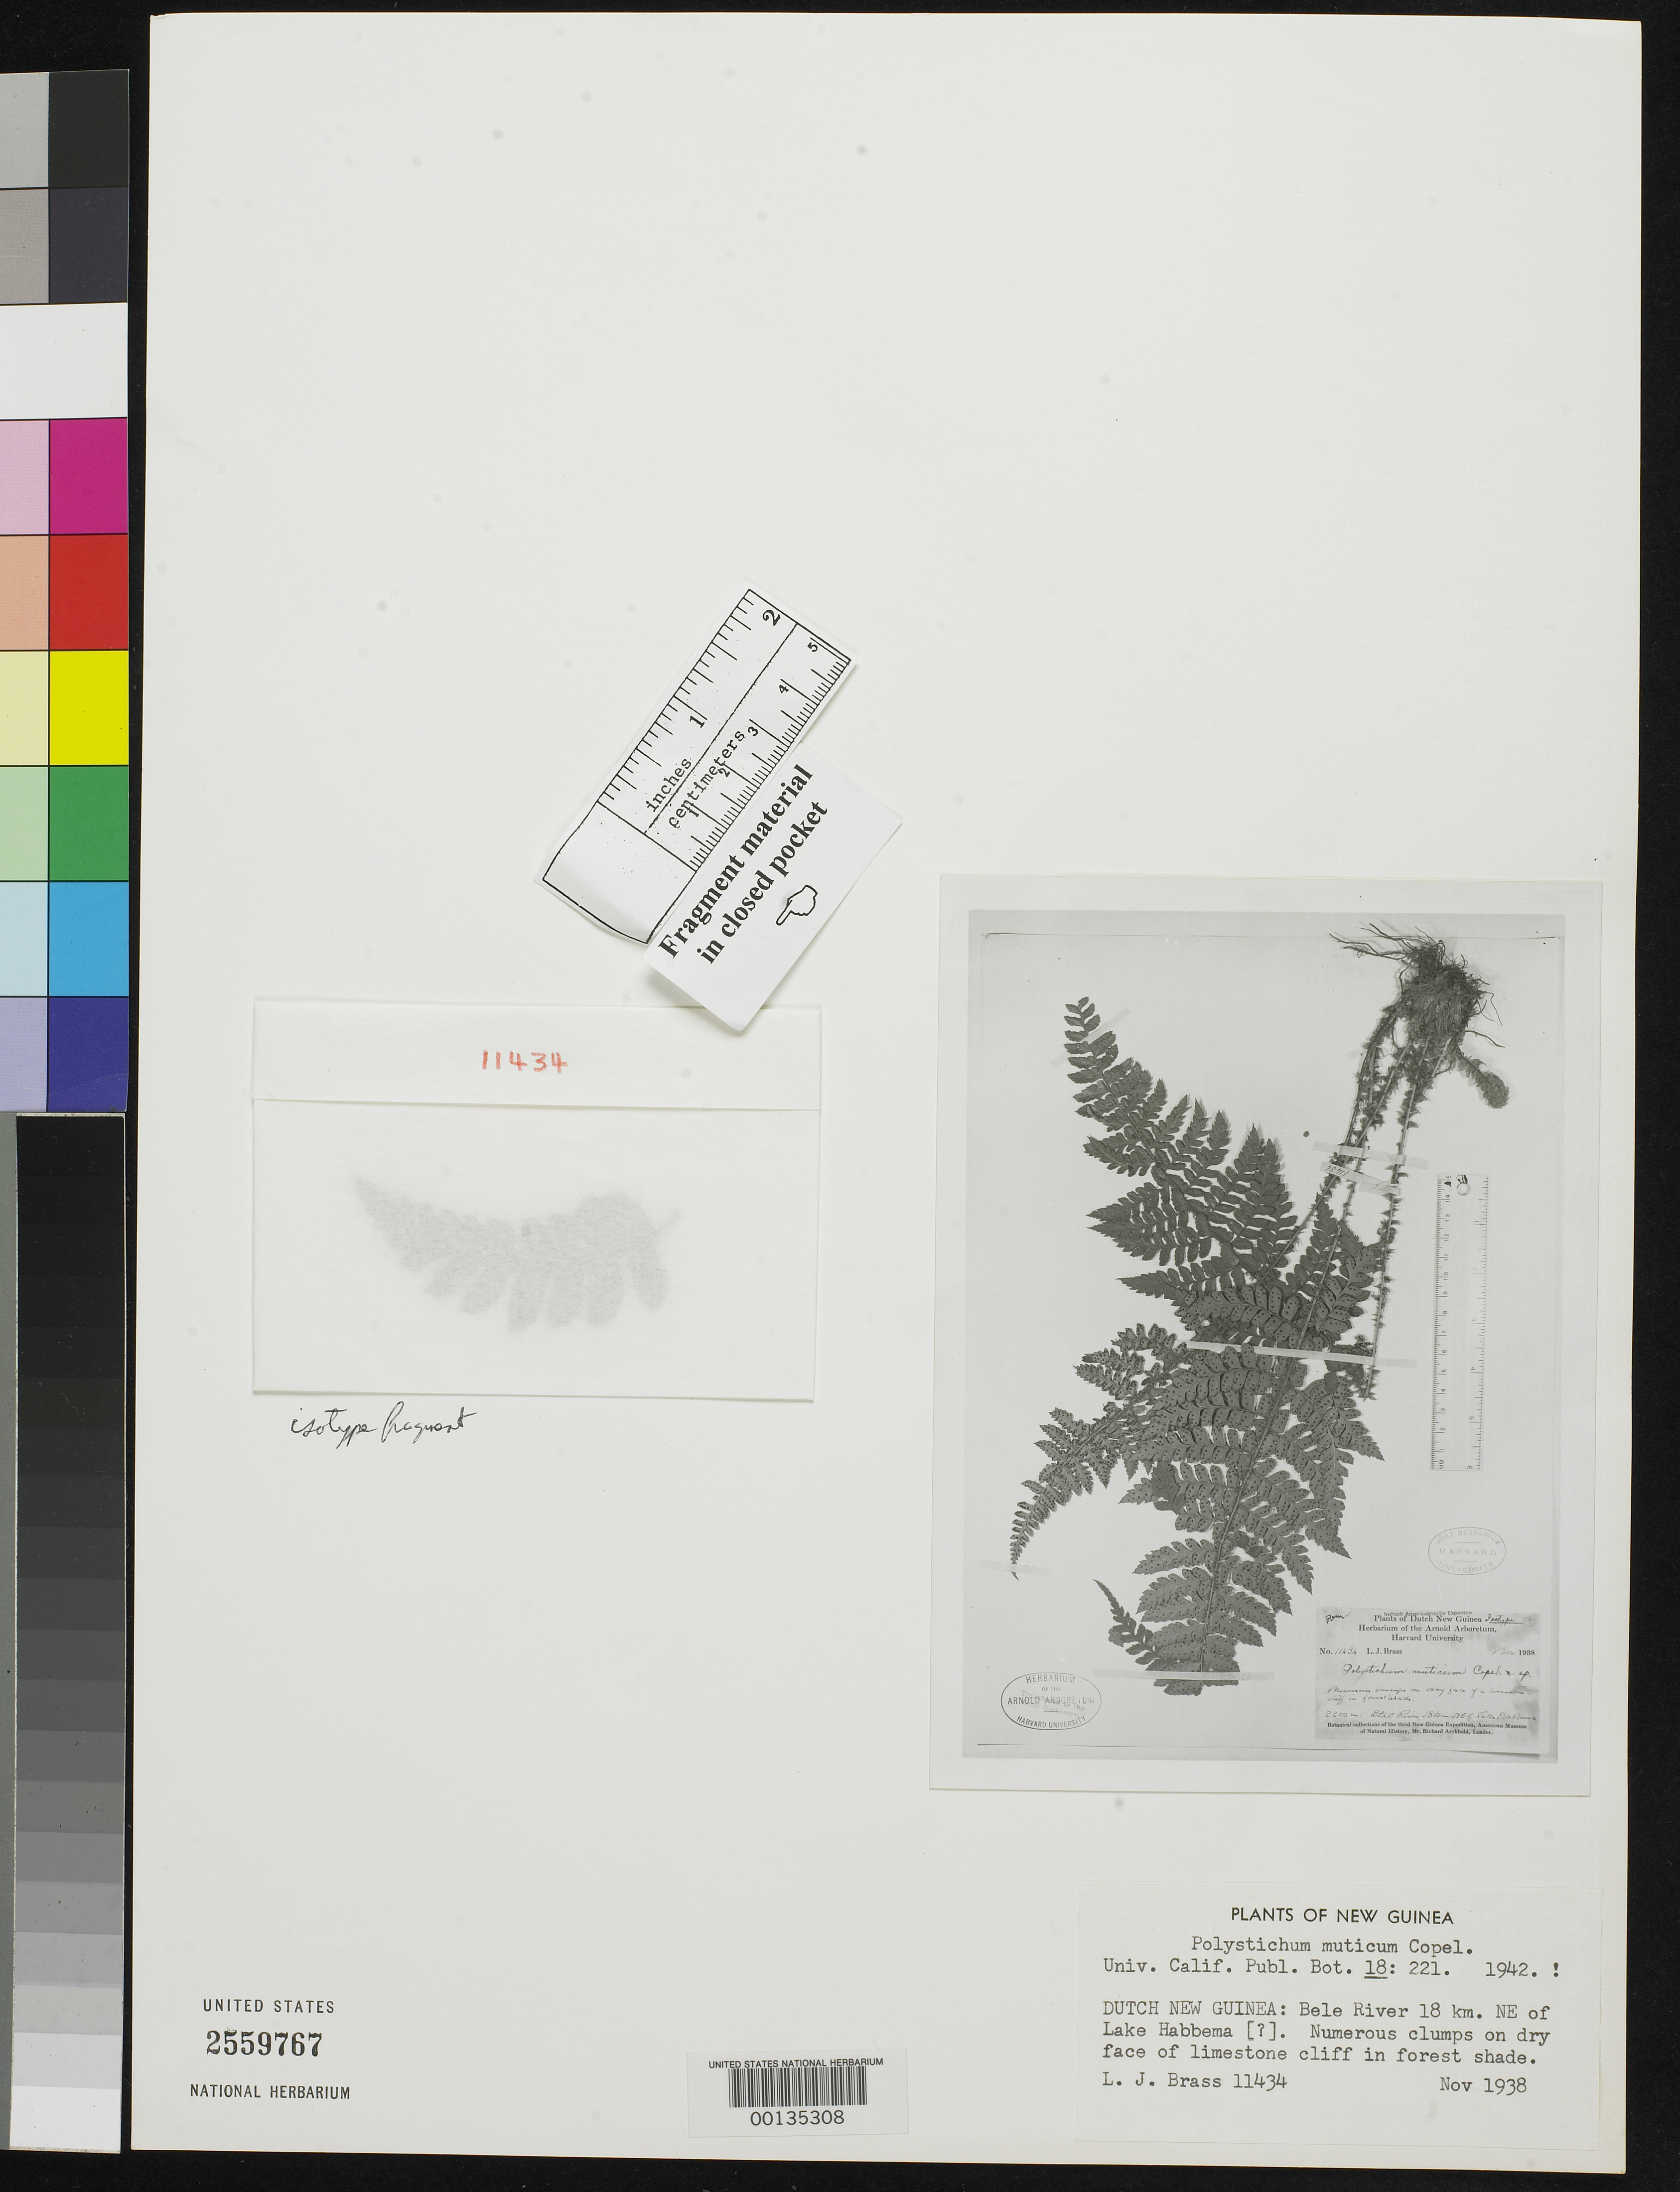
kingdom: Plantae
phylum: Tracheophyta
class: Polypodiopsida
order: Polypodiales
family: Dryopteridaceae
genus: Polystichum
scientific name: Polystichum muticum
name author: Copel.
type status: Isotype Fragment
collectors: L. J. Brass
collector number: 11434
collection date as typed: Nov 1938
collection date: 1938-11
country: Indonesia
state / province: Papua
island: New Guinea Island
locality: Bele River, 18 km NE of Lake Habbema. Irian Jaya.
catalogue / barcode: US 2559767